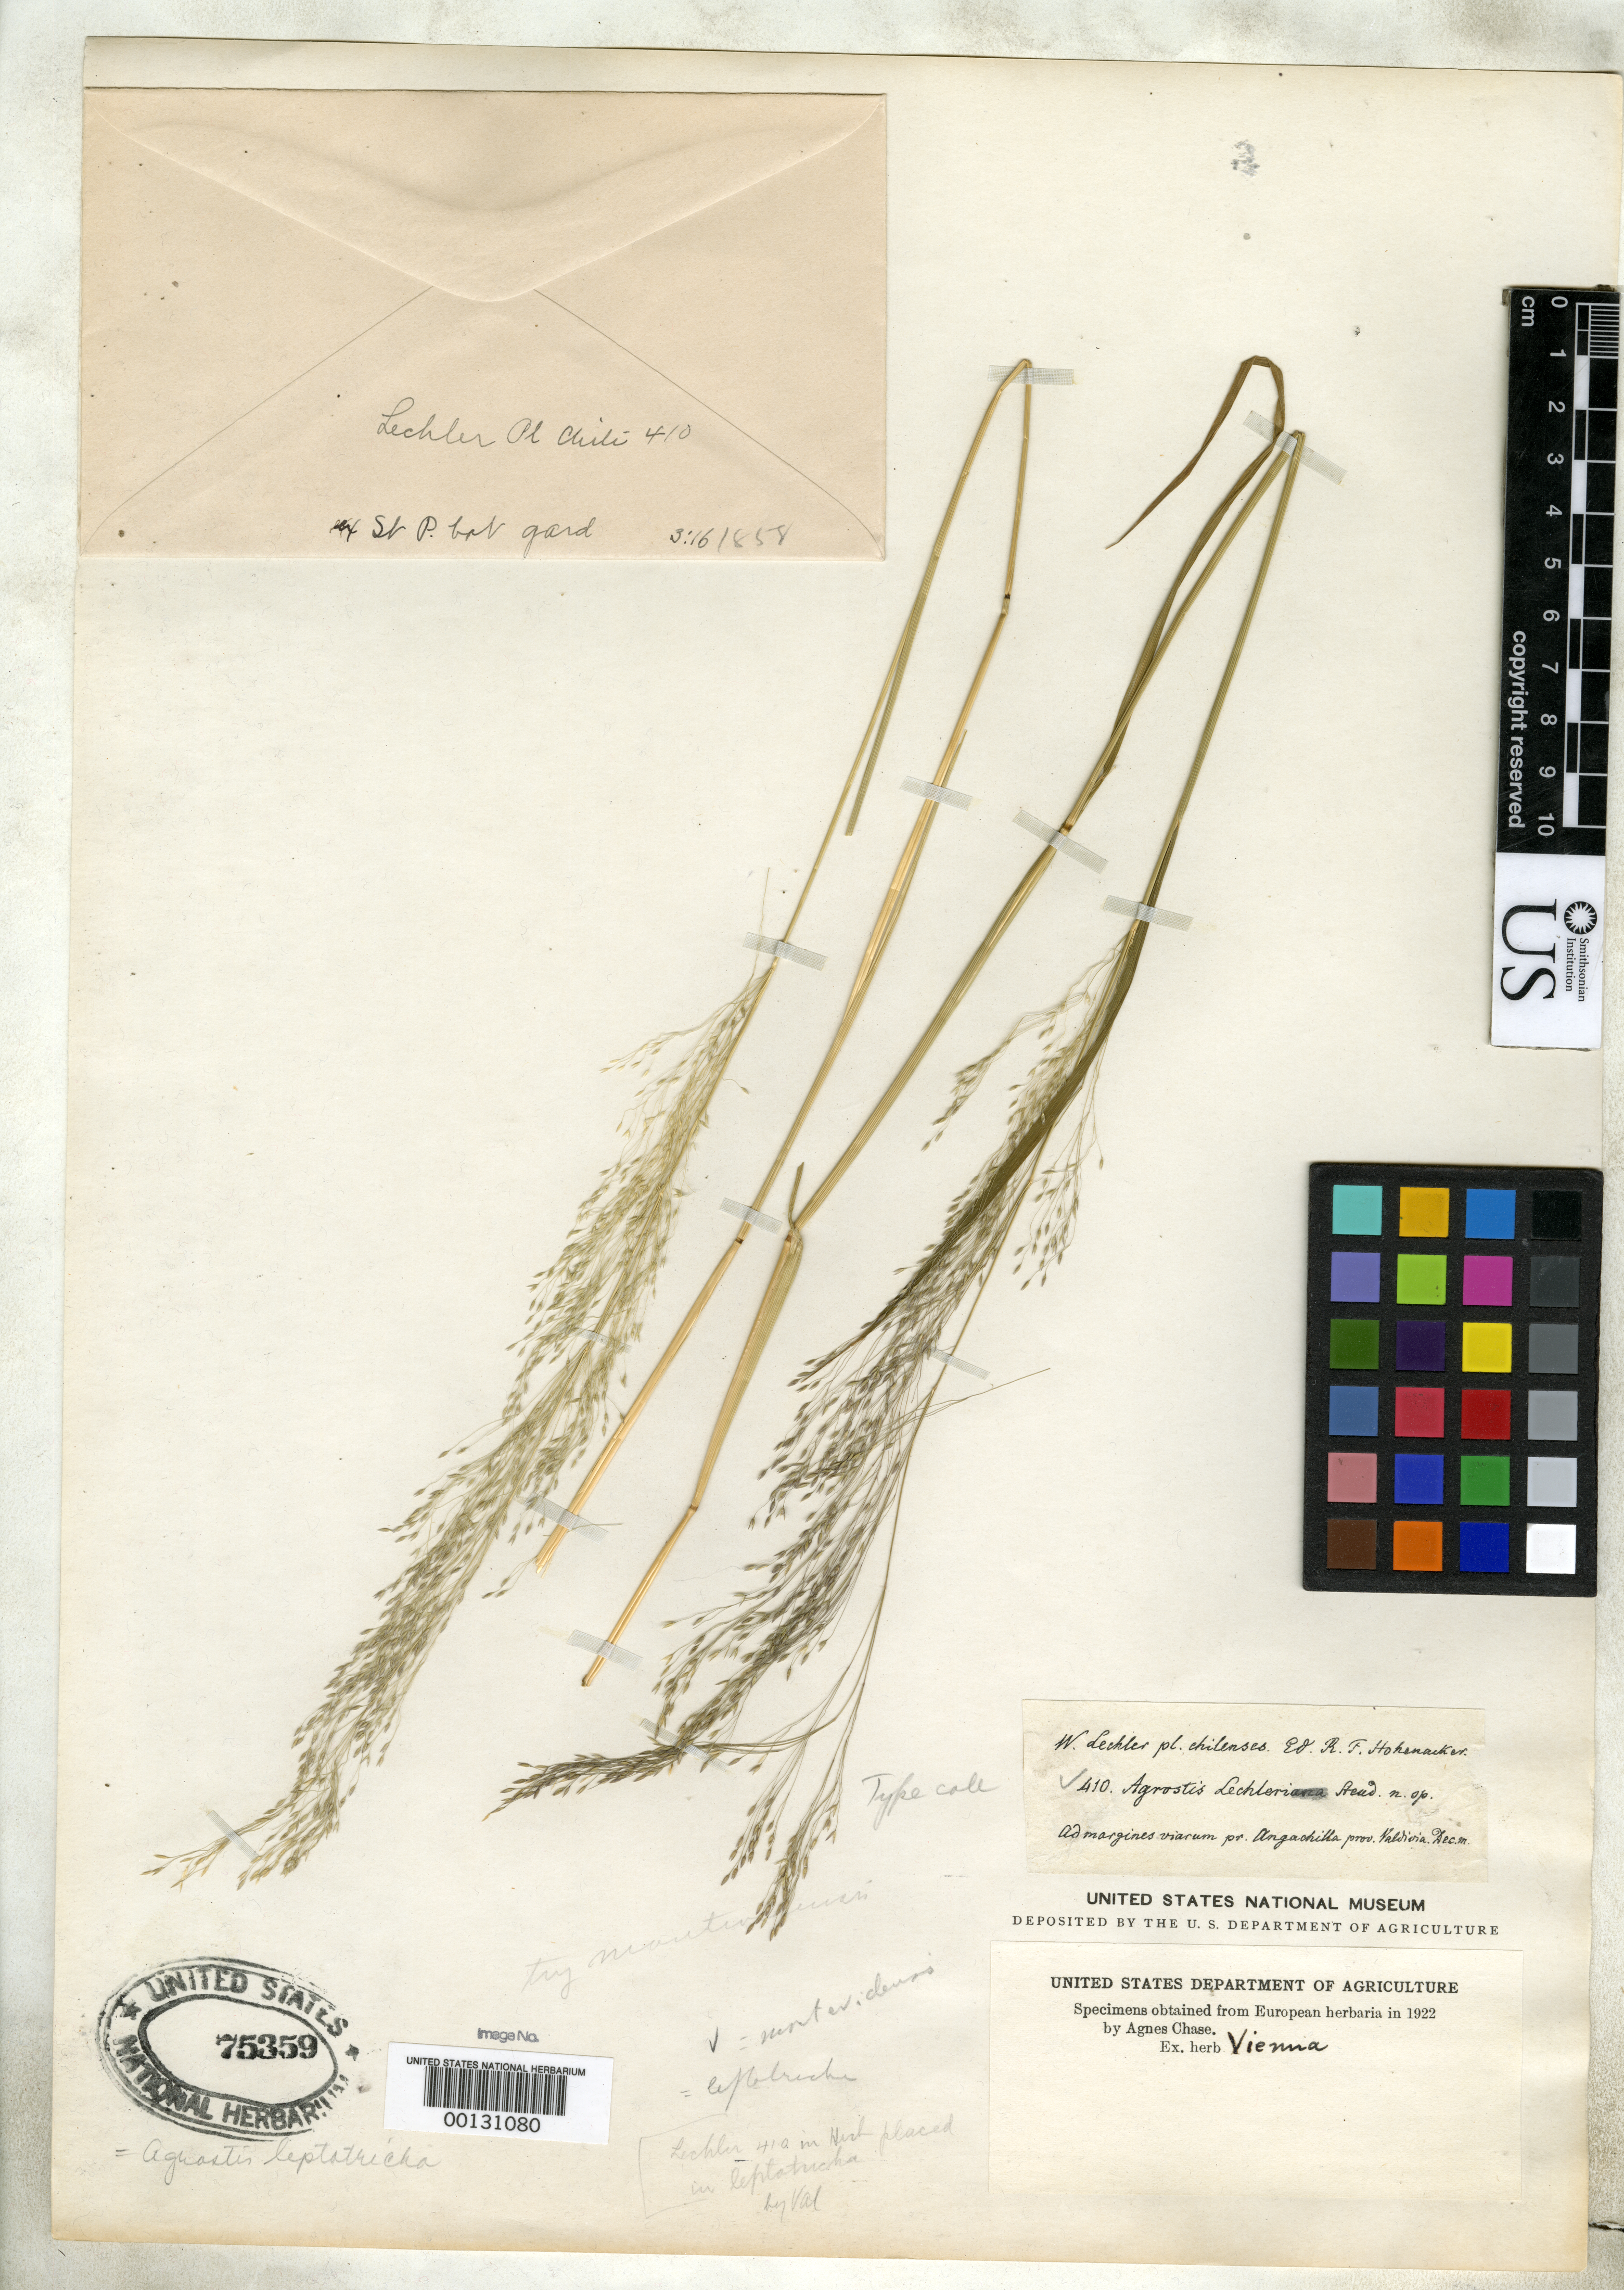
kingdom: Plantae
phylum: Tracheophyta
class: Liliopsida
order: Poales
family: Poaceae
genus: Agrostis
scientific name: Agrostis lechleri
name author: Steud.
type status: Isotype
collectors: W. Lechler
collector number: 410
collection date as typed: Dec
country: Chile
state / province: Los Ríos (XIV)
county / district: Valdivia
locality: Ad margines viarum pr. Angachilla Prov.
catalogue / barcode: US 75359